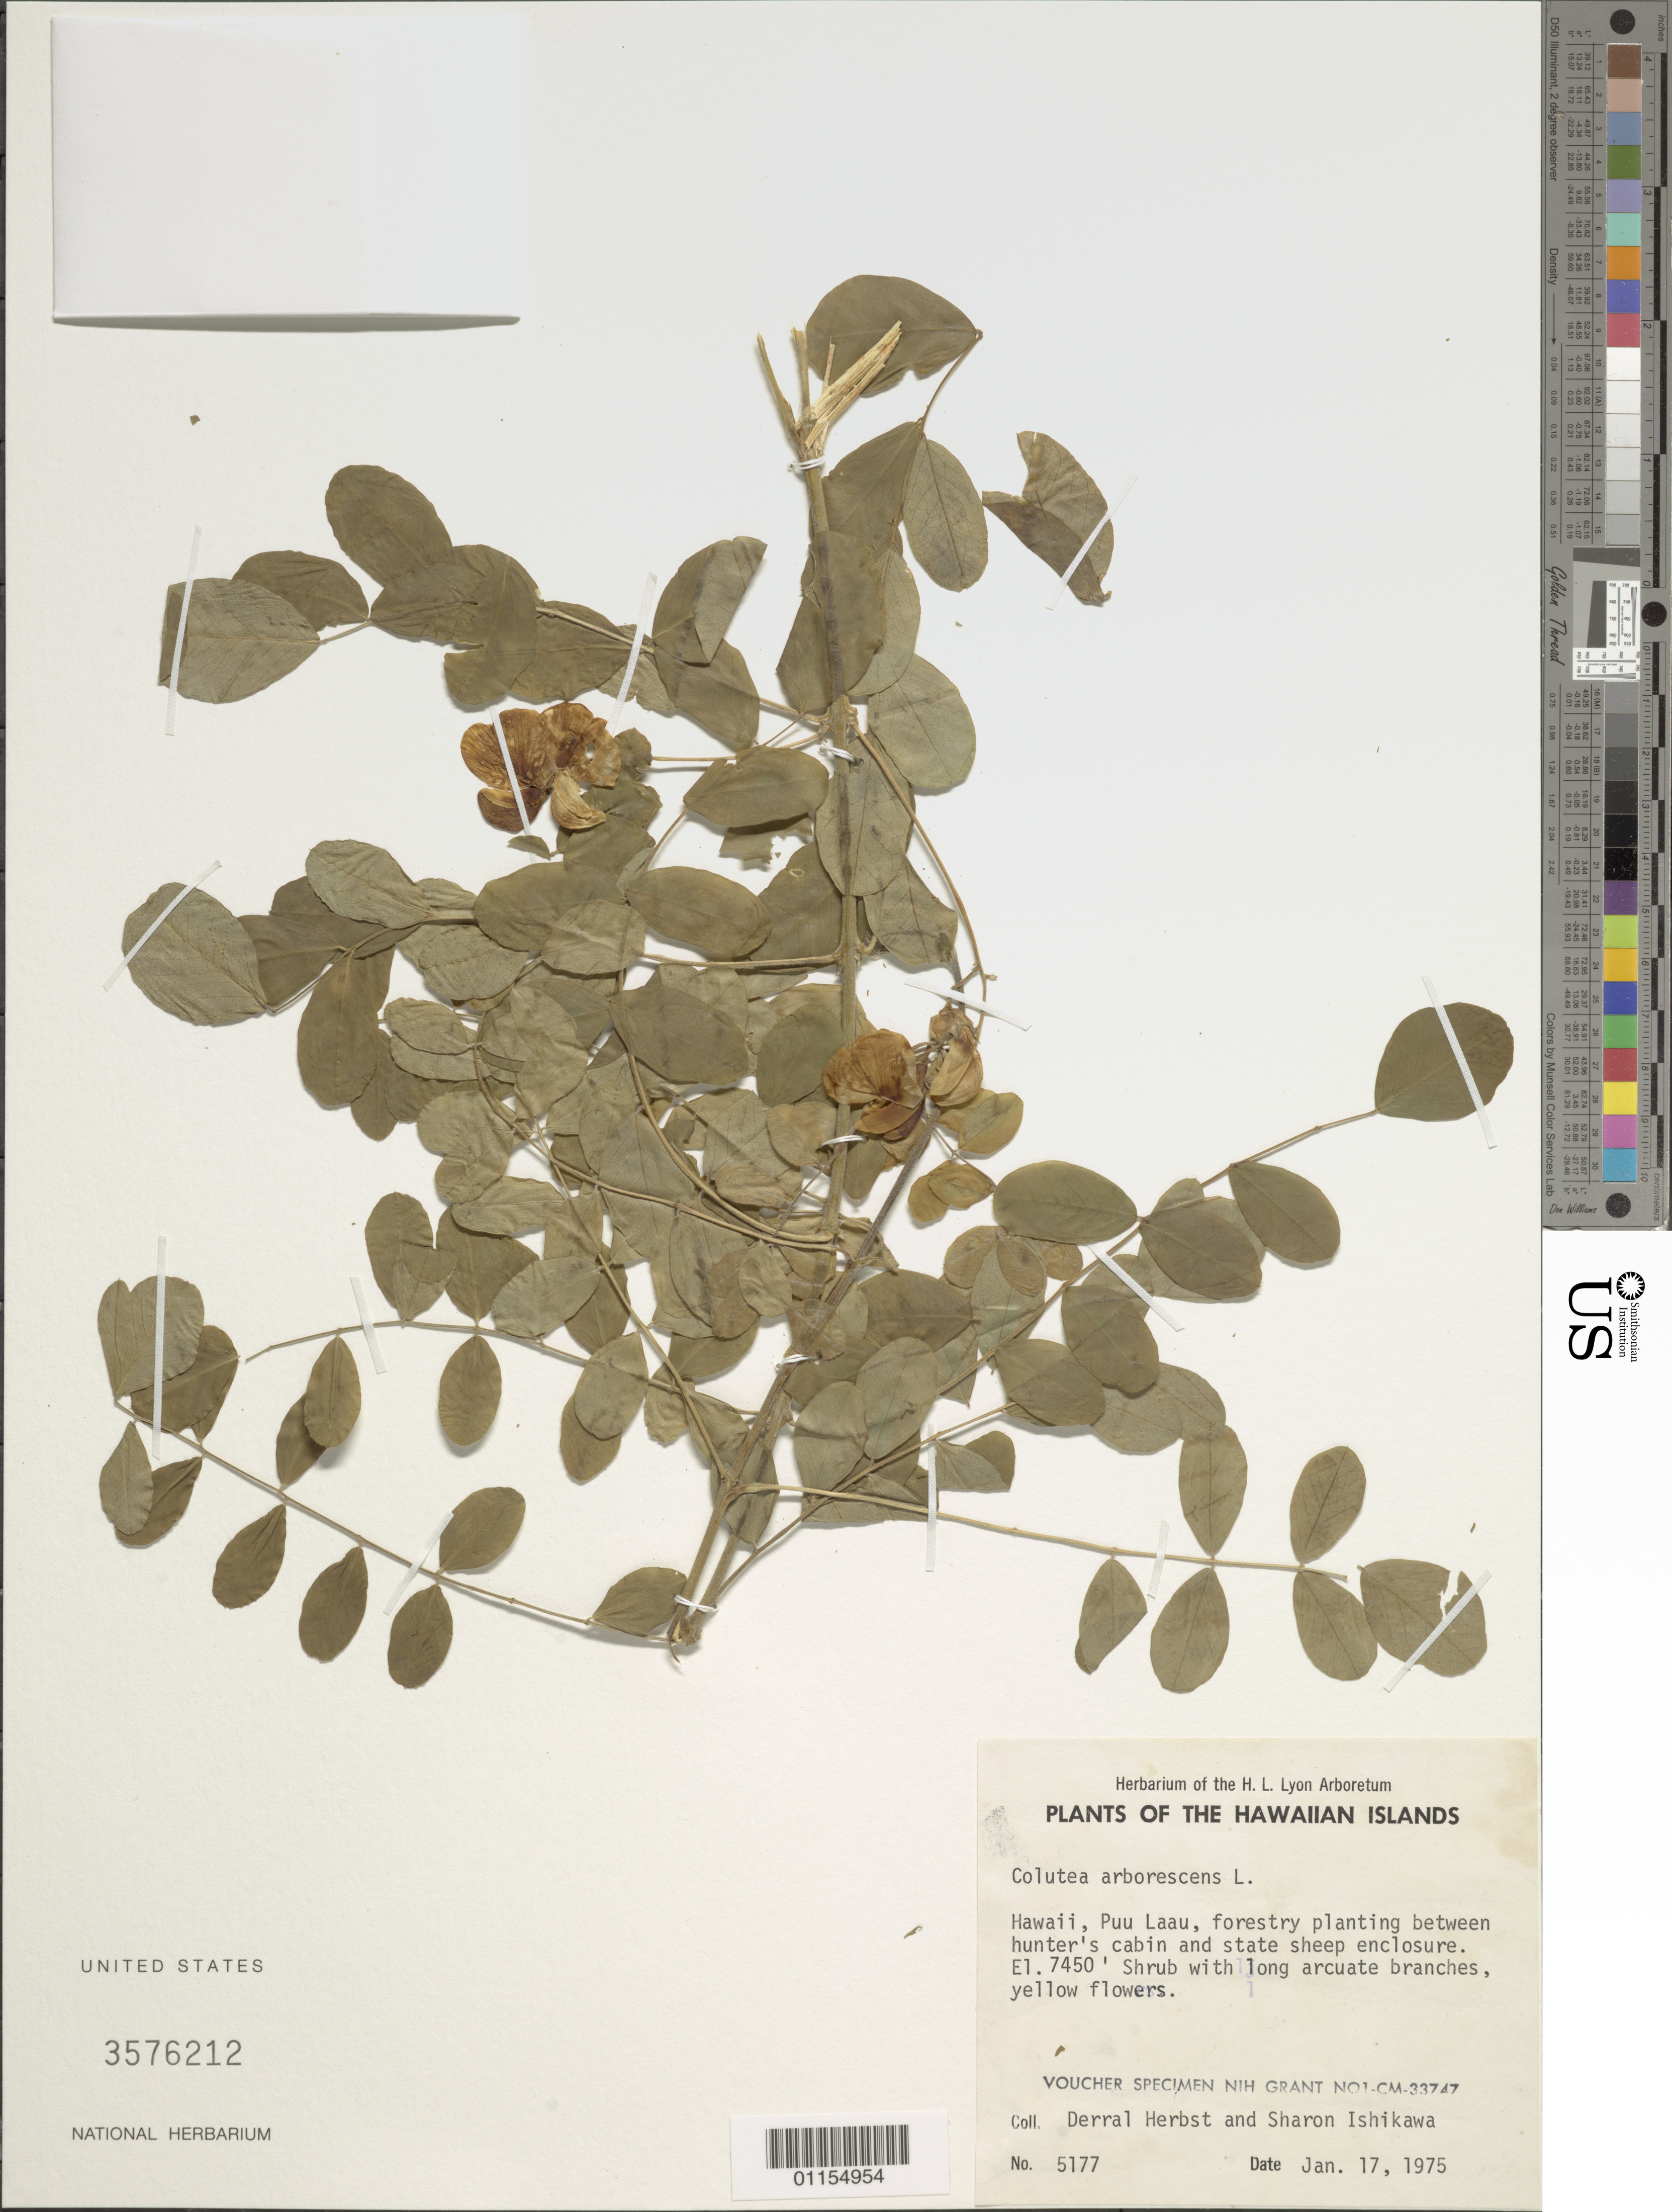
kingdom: Plantae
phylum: Tracheophyta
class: Magnoliopsida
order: Fabales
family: Fabaceae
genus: Colutea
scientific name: Colutea arborescens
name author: L.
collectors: D. R. Herbst & S. Ishikawa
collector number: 5177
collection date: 1975-01-17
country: United States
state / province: Hawaii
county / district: Hawaii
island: Hawaii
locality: Pu'u La'au, forestry planting between hunter's cabin and state sheep enclosure.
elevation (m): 2271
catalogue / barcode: US 3576212